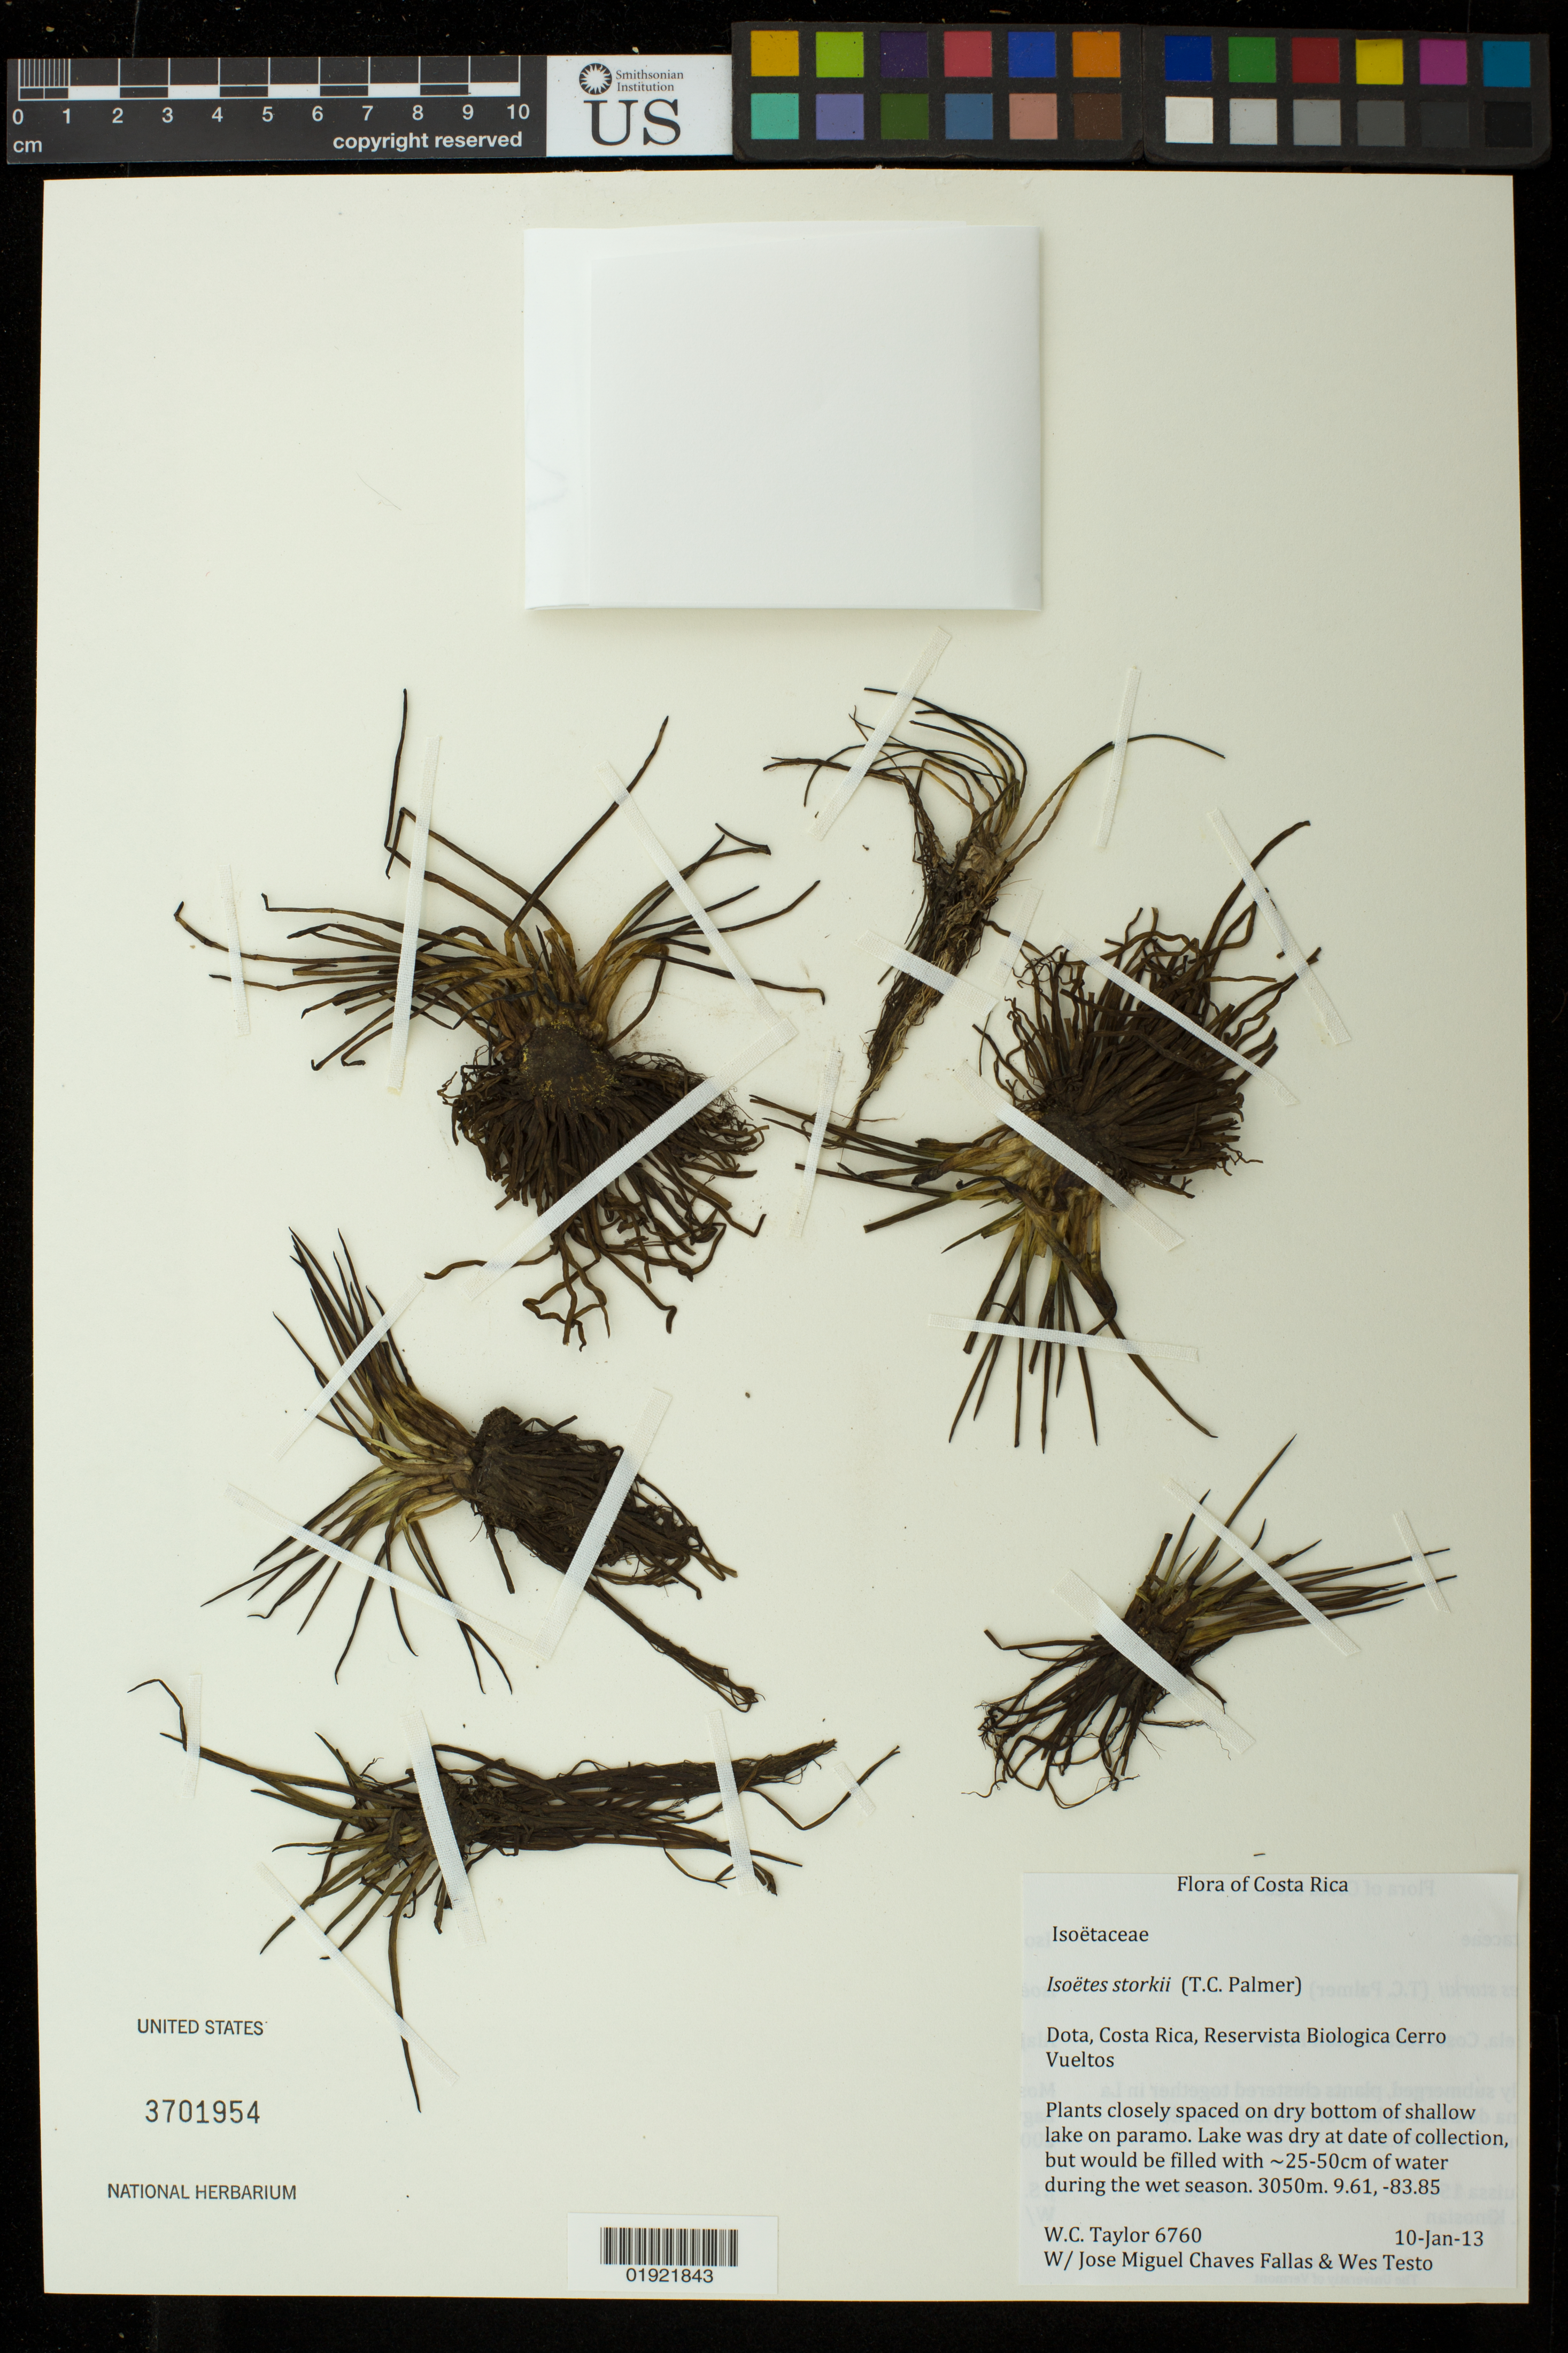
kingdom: Plantae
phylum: Tracheophyta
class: Lycopodiopsida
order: Isoetales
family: Isoetaceae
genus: Isoetes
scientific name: Isoetes storkii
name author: T.C. Palmer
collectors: W. C. Taylor, J. Fallas & W. Testo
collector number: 6760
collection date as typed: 10-Jan-13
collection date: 2013-01-10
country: Costa Rica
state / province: San José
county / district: Dota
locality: Dota, Costa Rica, Reservista Biologica Cerro Vueltos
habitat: on dry bottom of shallow lake on paramo. Lake was dry at date of collection, but would be filled with ~25-50cm of water during the wet season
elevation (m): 3050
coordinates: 9.61, -83.85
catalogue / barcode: US 3701954